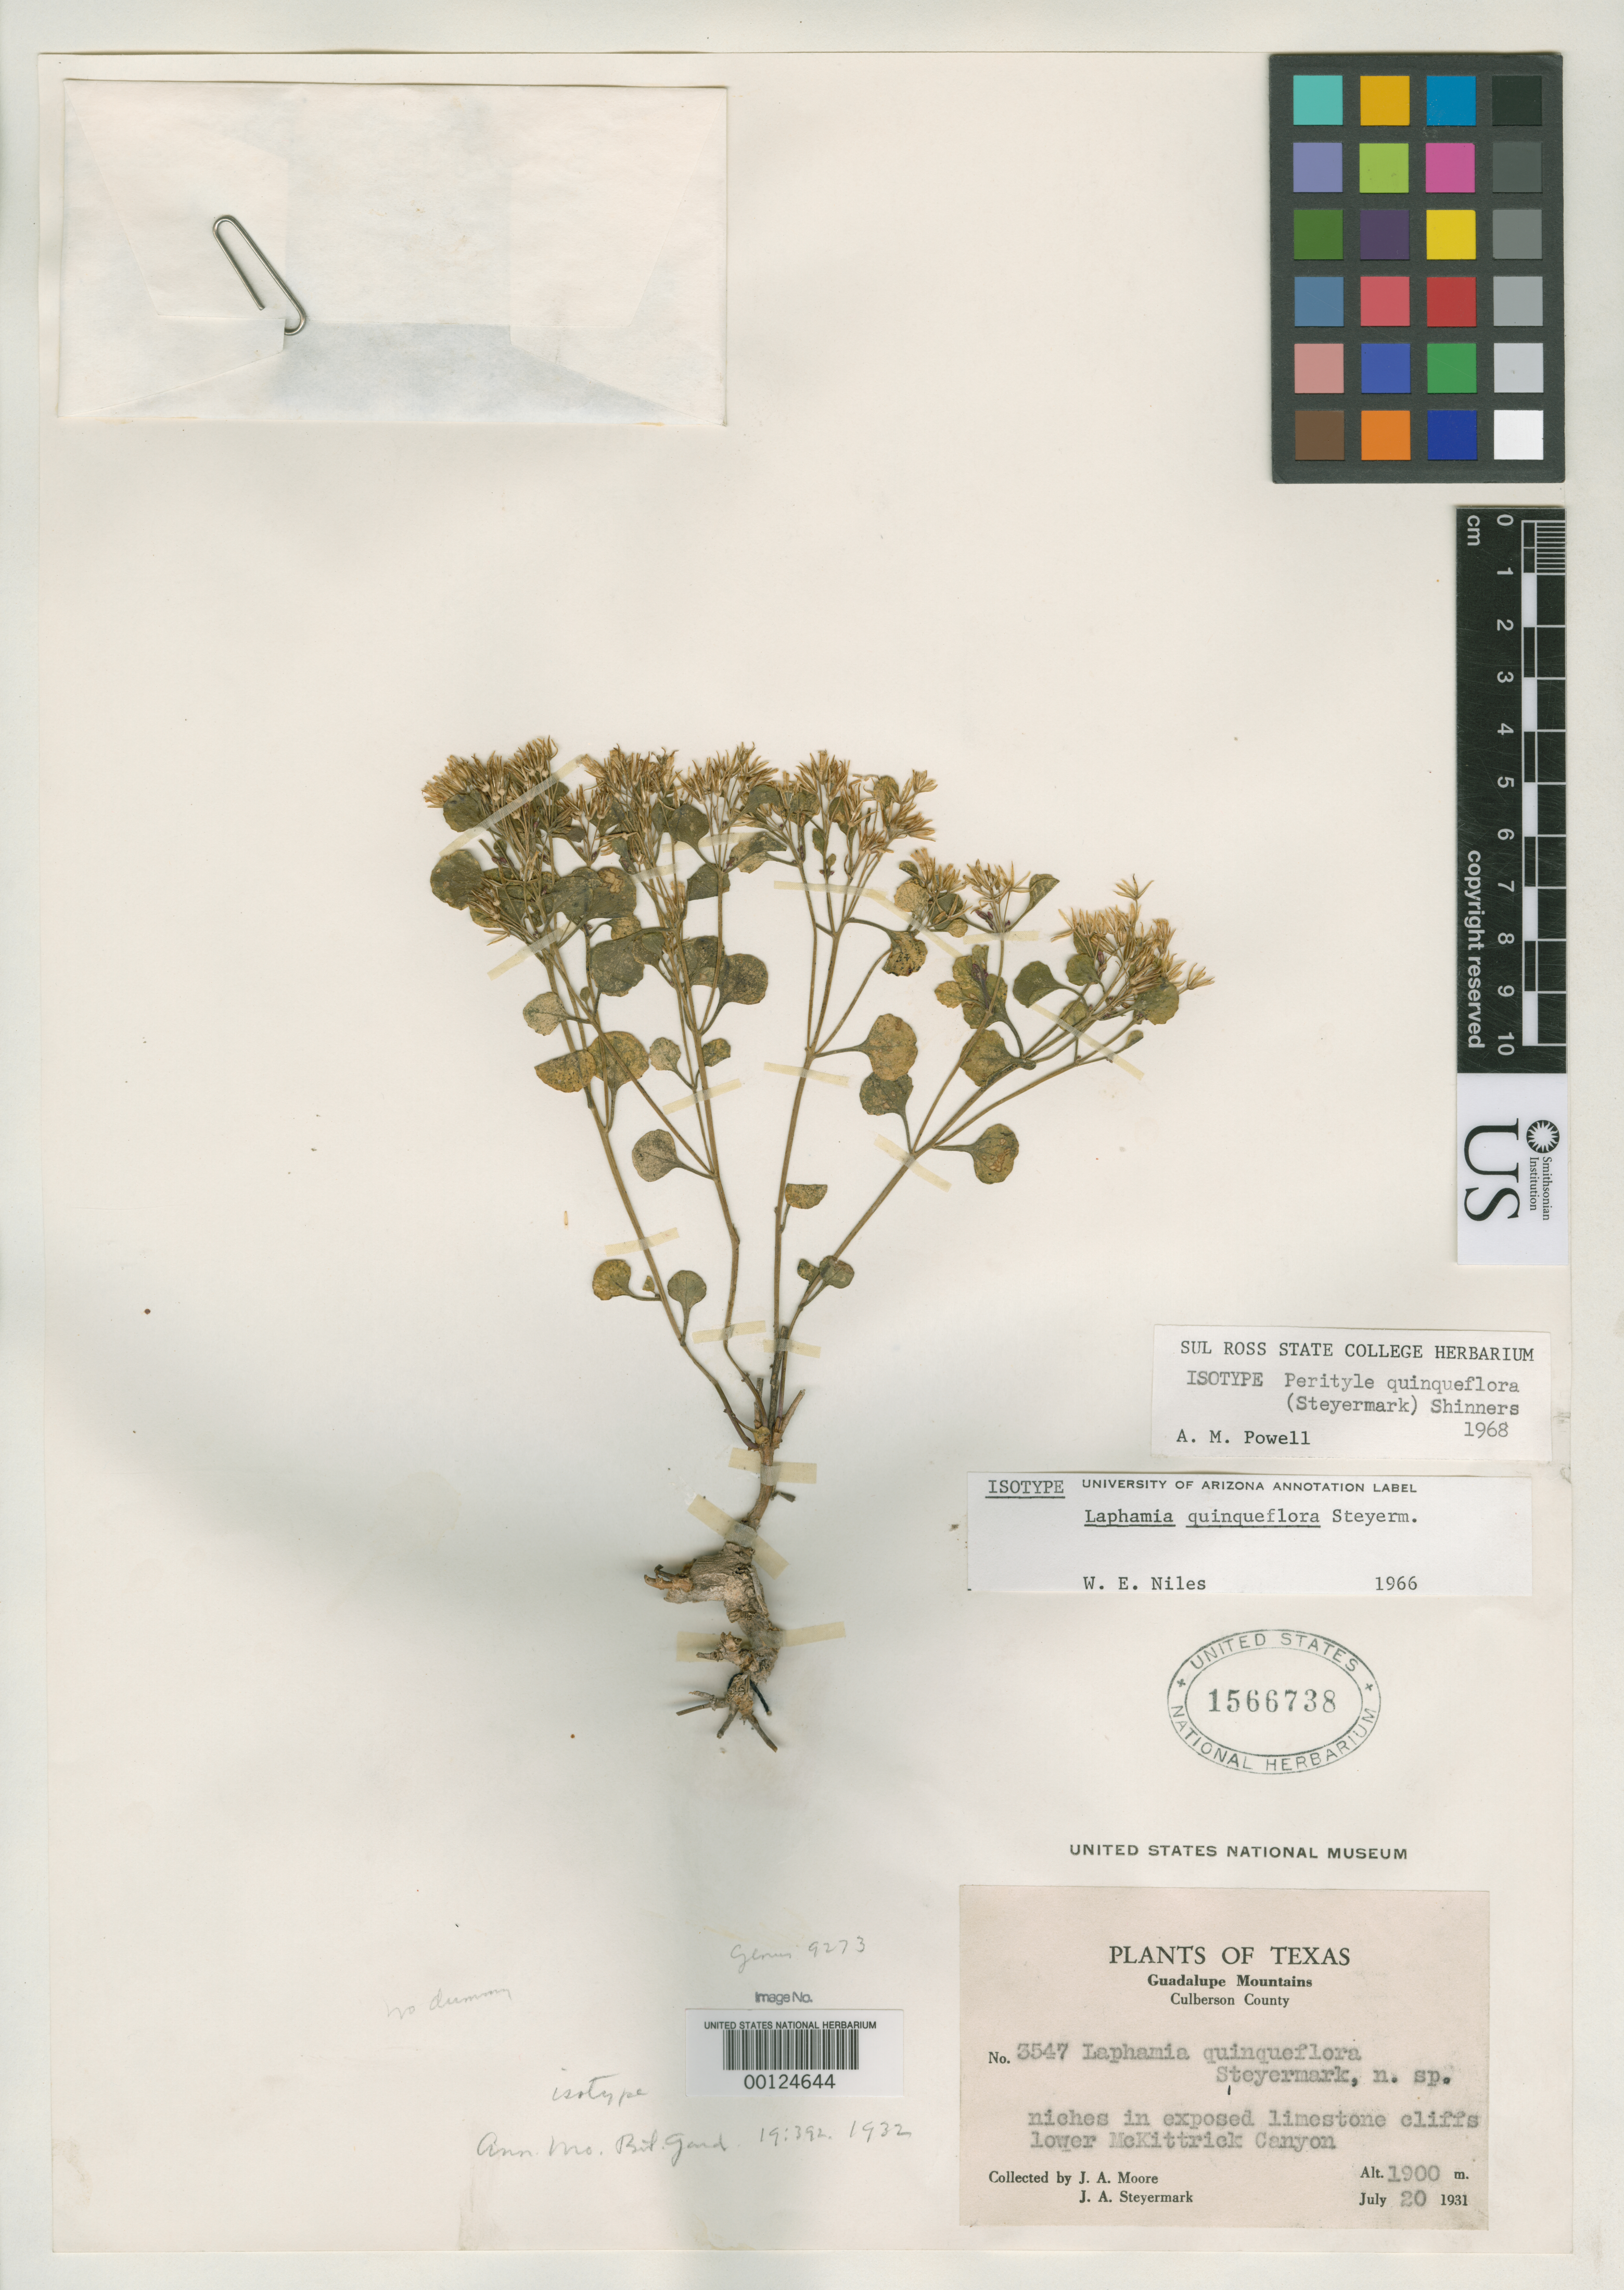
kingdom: Plantae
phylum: Tracheophyta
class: Magnoliopsida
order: Asterales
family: Asteraceae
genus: Laphamia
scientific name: Laphamia quinqueflora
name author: Steyerm.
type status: Isotype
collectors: J. Moore & J. Steyermark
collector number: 3547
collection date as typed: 20 Jul 1931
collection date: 1931-07-20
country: United States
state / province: Texas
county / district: Culberson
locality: Lower McKittrick Canyon, Guadalupe Mountains.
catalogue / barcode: US 1566738